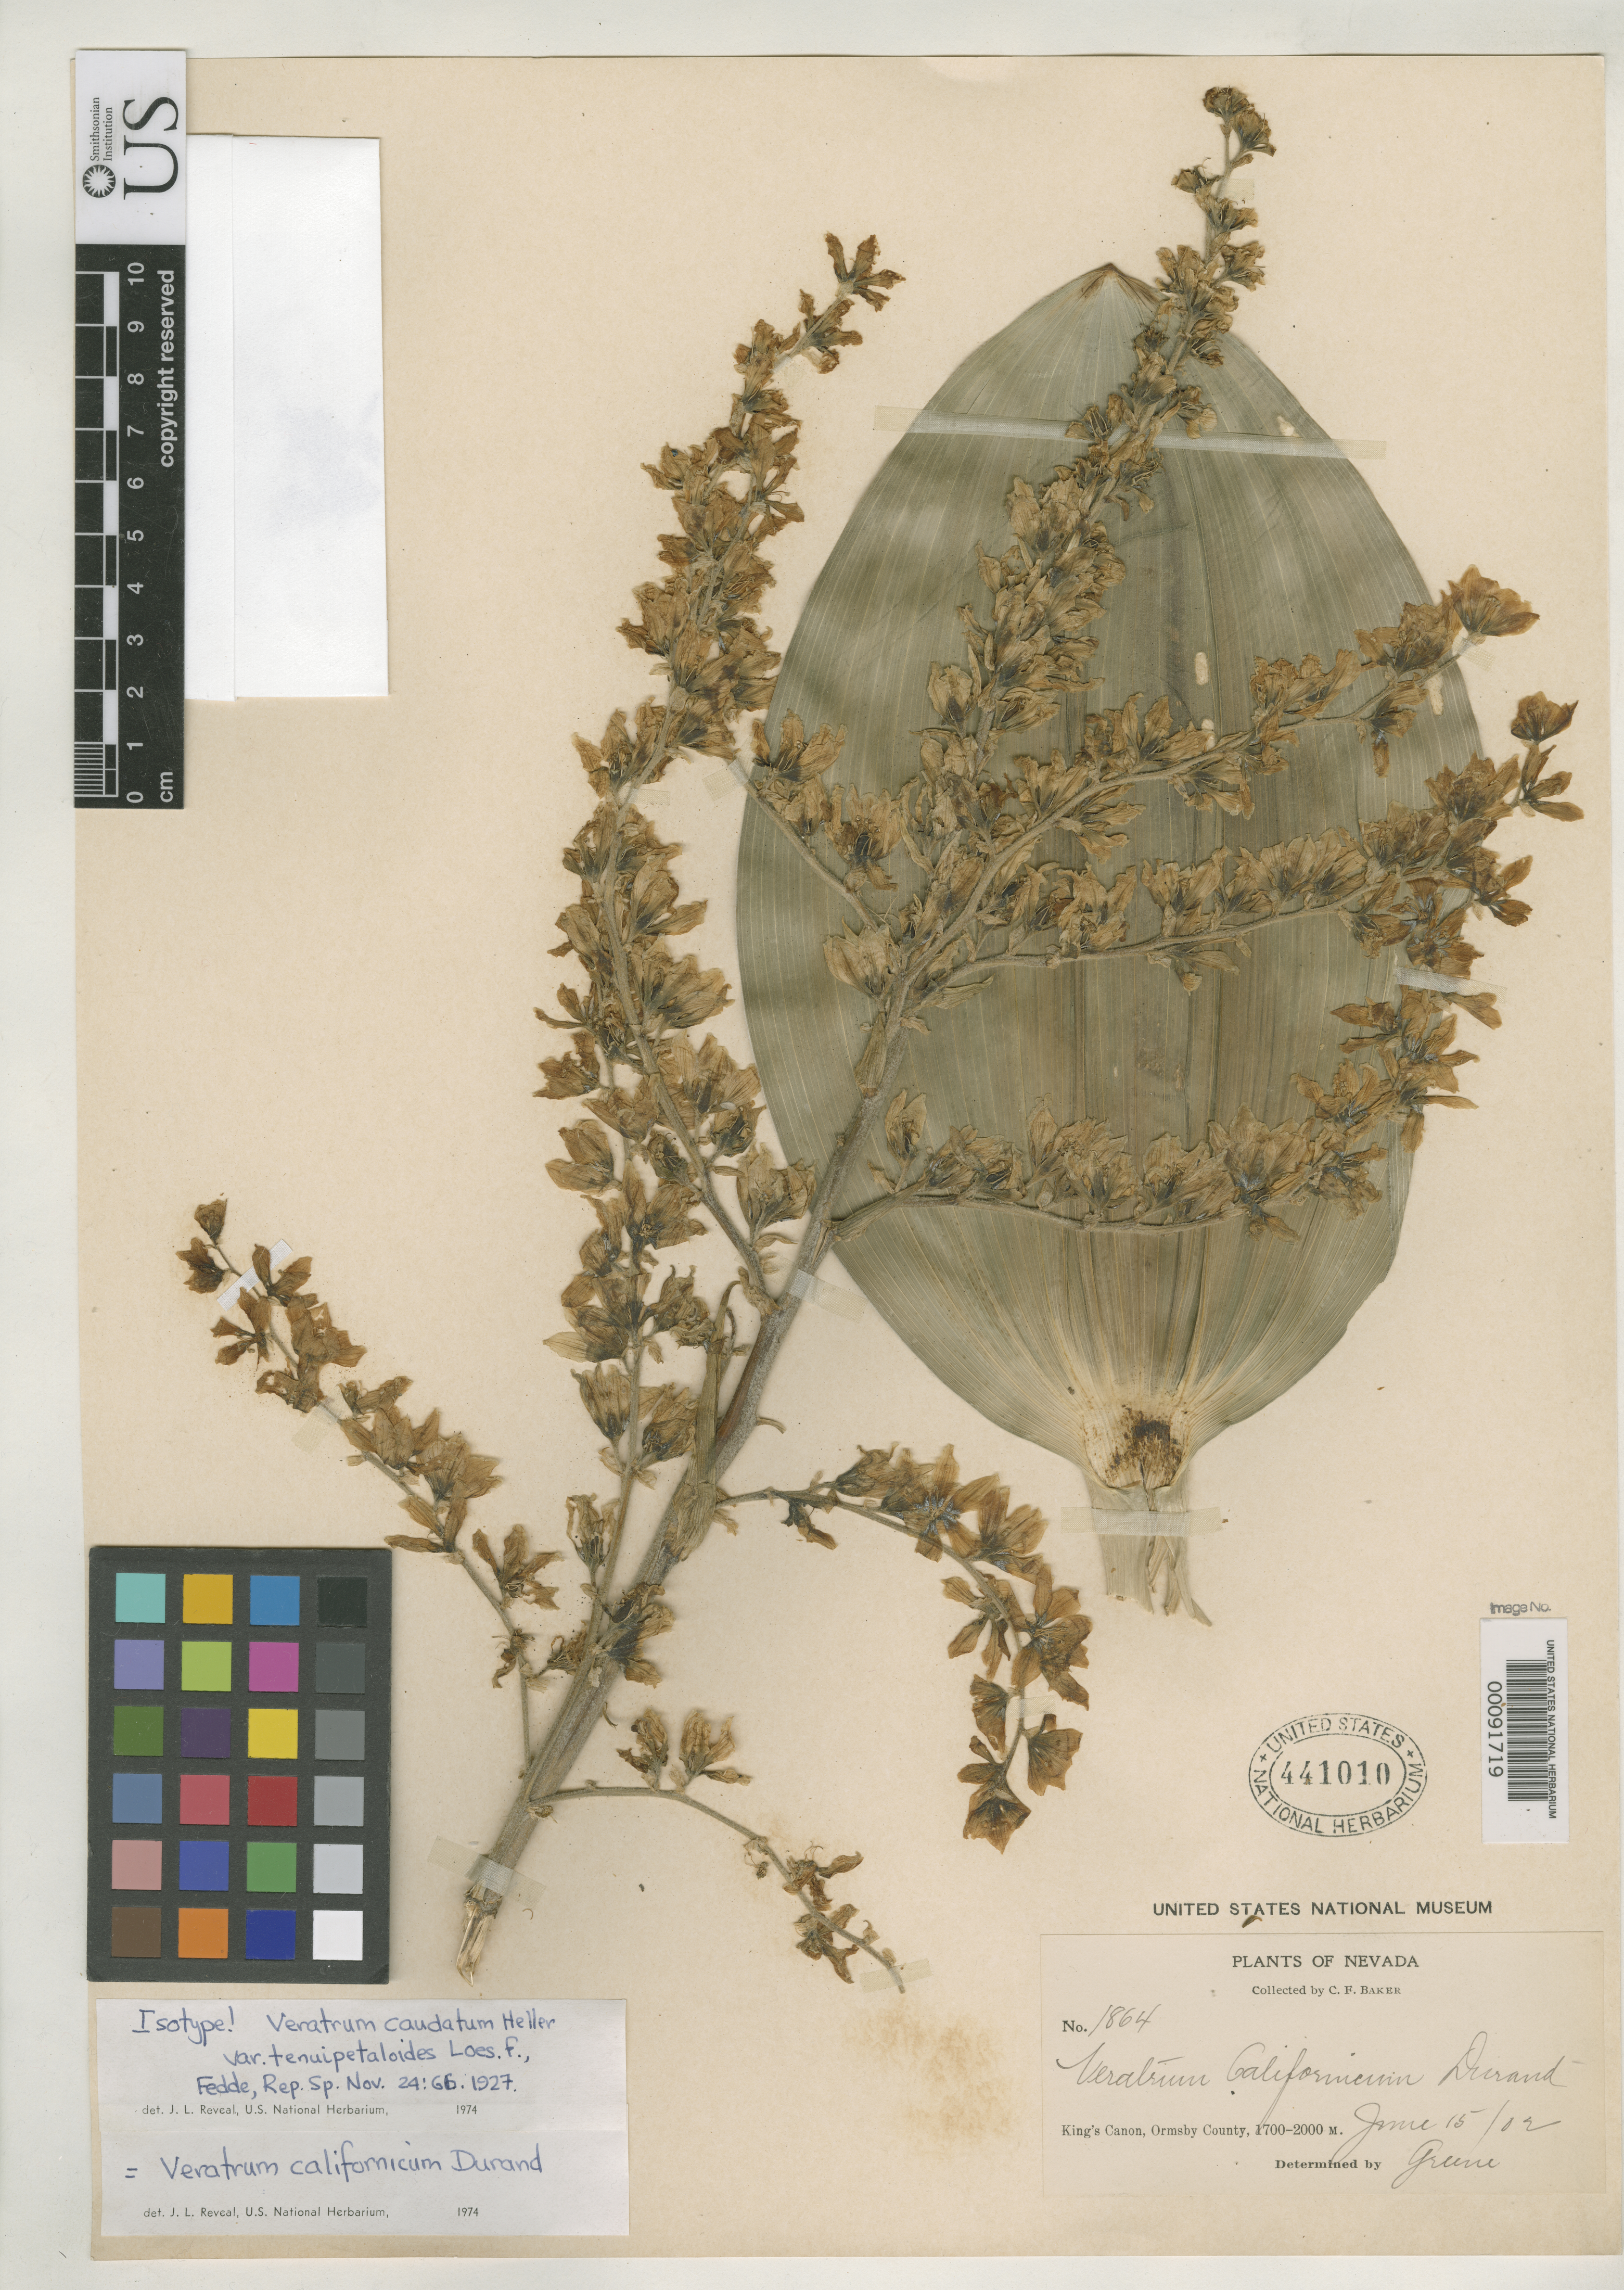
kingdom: Plantae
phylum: Tracheophyta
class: Liliopsida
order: Liliales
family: Melanthiaceae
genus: Veratrum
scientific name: Veratrum caudatum var. tenuipetaloides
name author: O. Loes.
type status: Isotype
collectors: C. F. Baker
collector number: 1864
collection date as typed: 15 Jun 1902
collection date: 1902-06-15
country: United States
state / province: Nevada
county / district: Carson City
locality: Kings Canon.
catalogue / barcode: US 441010